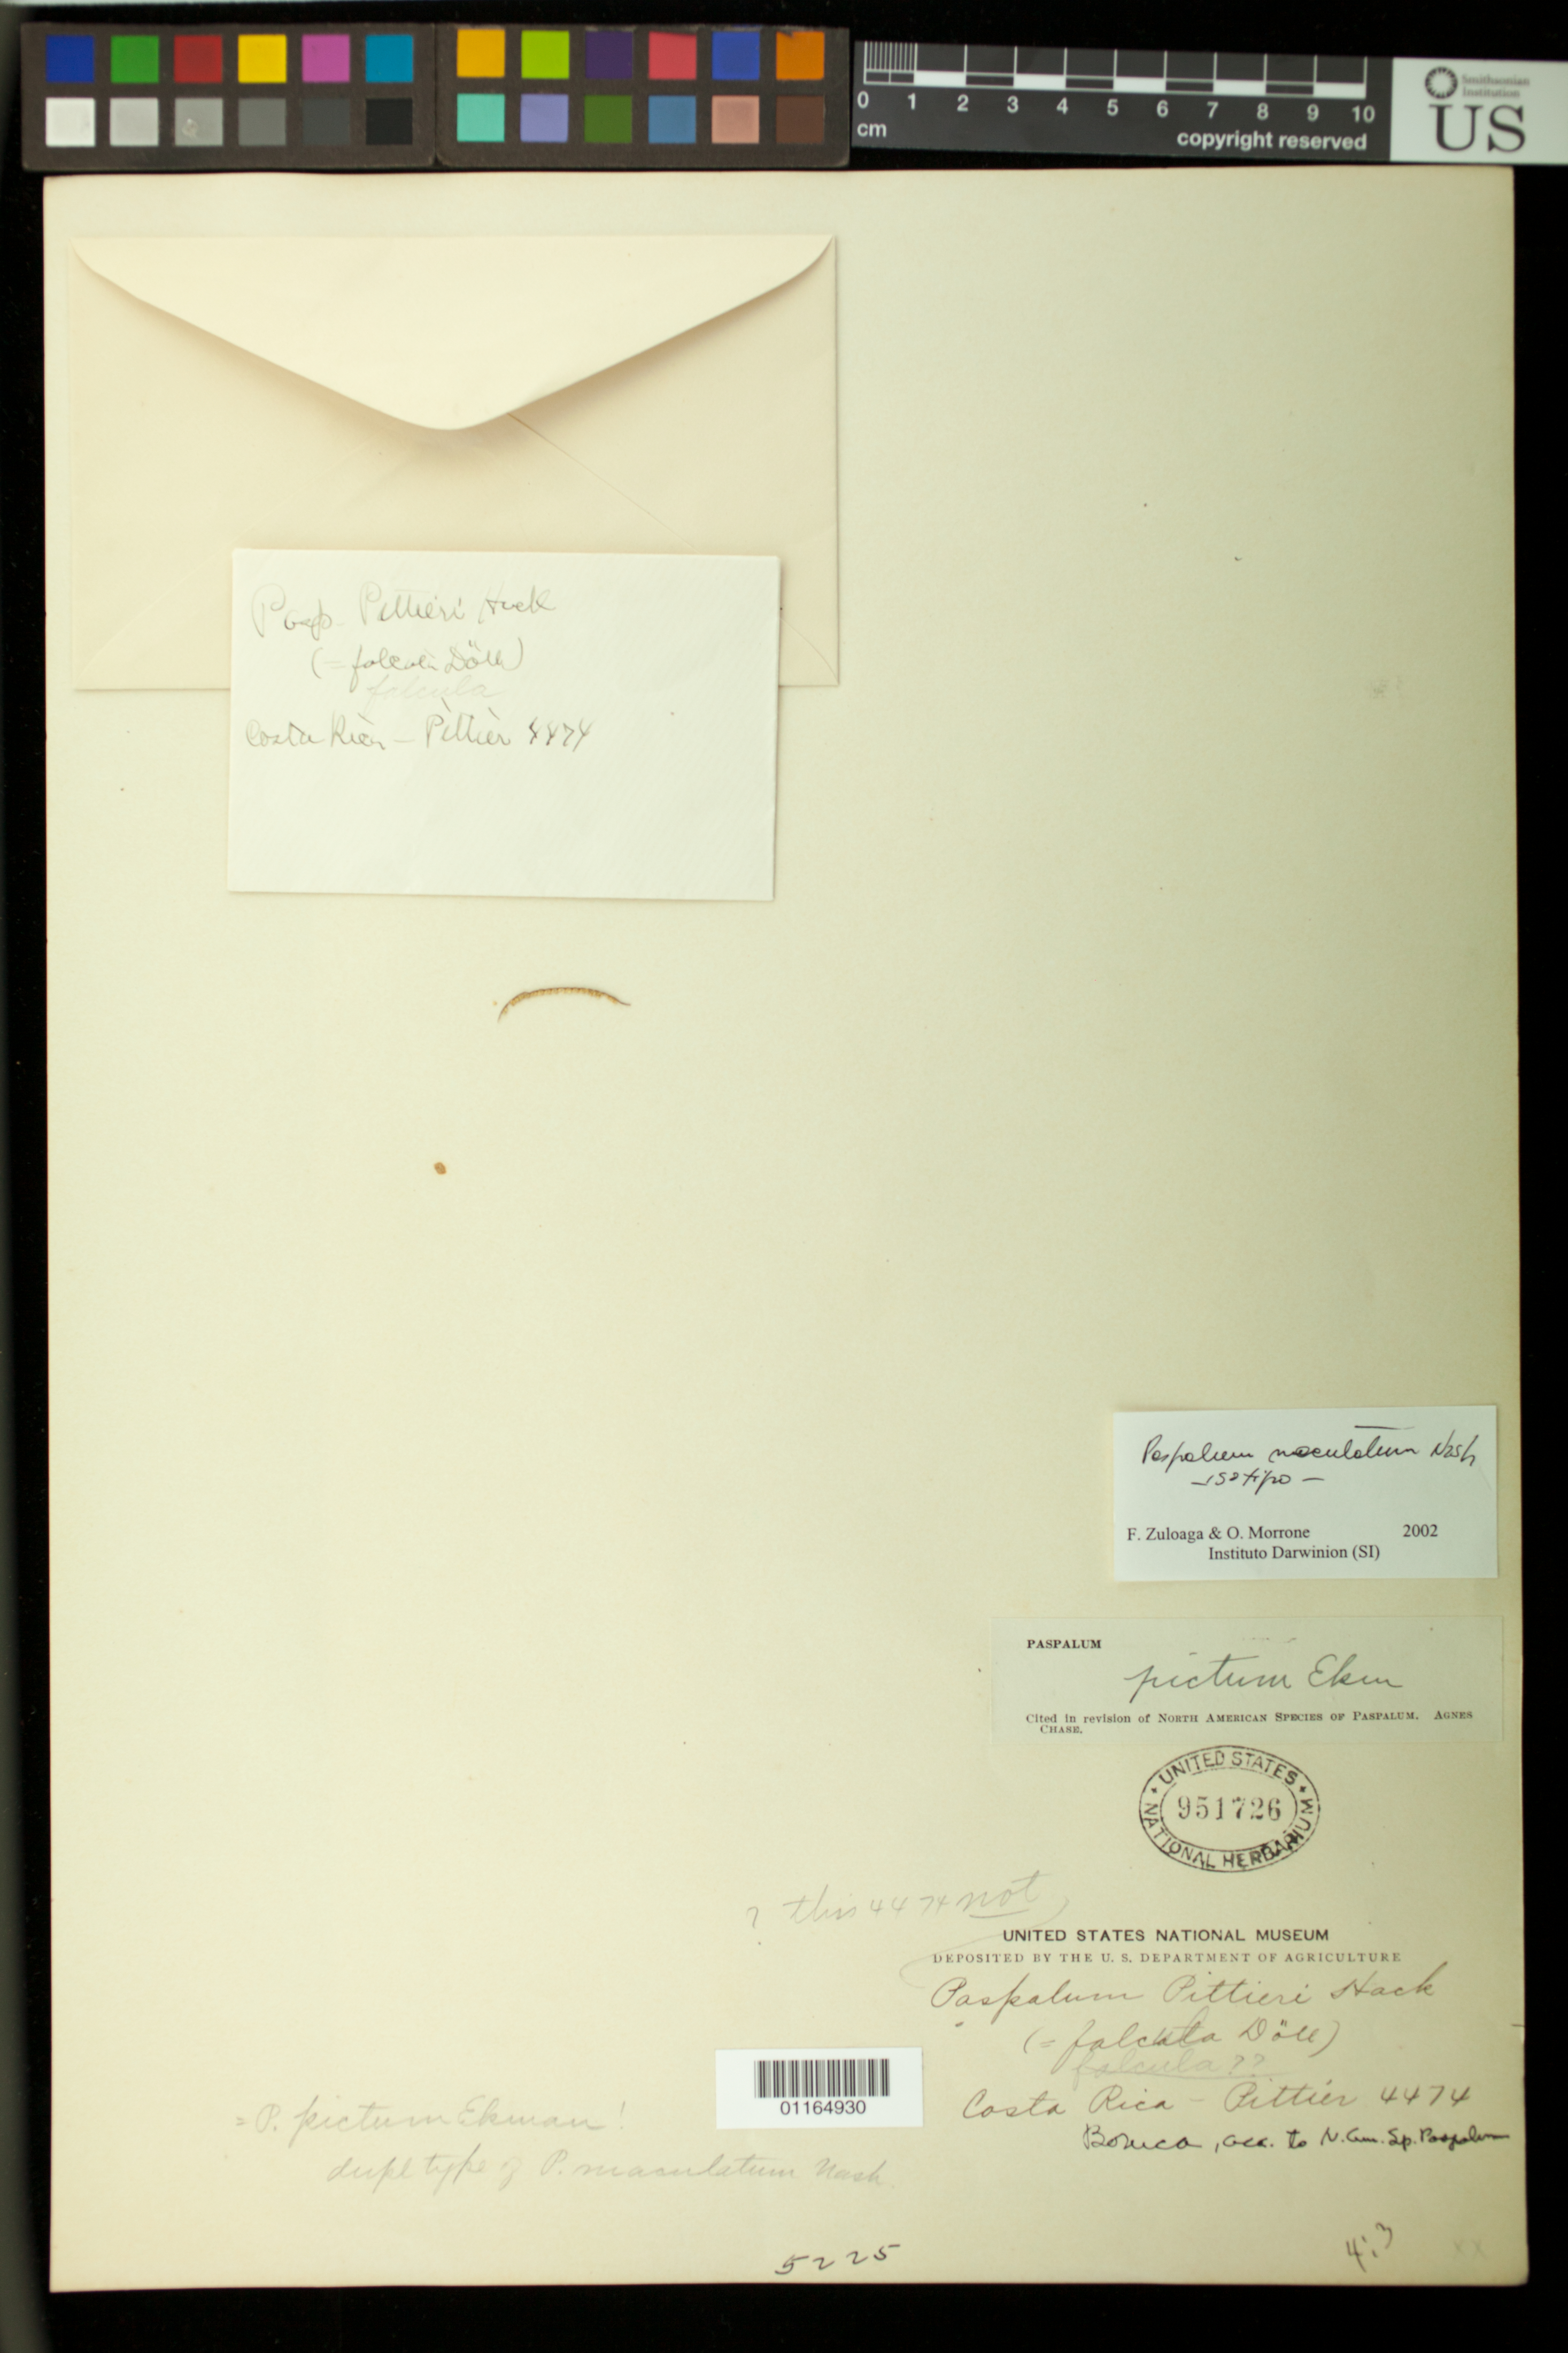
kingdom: Plantae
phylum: Tracheophyta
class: Liliopsida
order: Poales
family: Poaceae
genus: Paspalum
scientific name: Paspalum maculatum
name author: Nash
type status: Isotype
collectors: H. F. Pittier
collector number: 4474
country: Costa Rica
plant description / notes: Fragmentary material of type specimen ex herb. unknown; annotated as Paspalum pittieri Hack. (apparently in error)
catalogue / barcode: US 951726